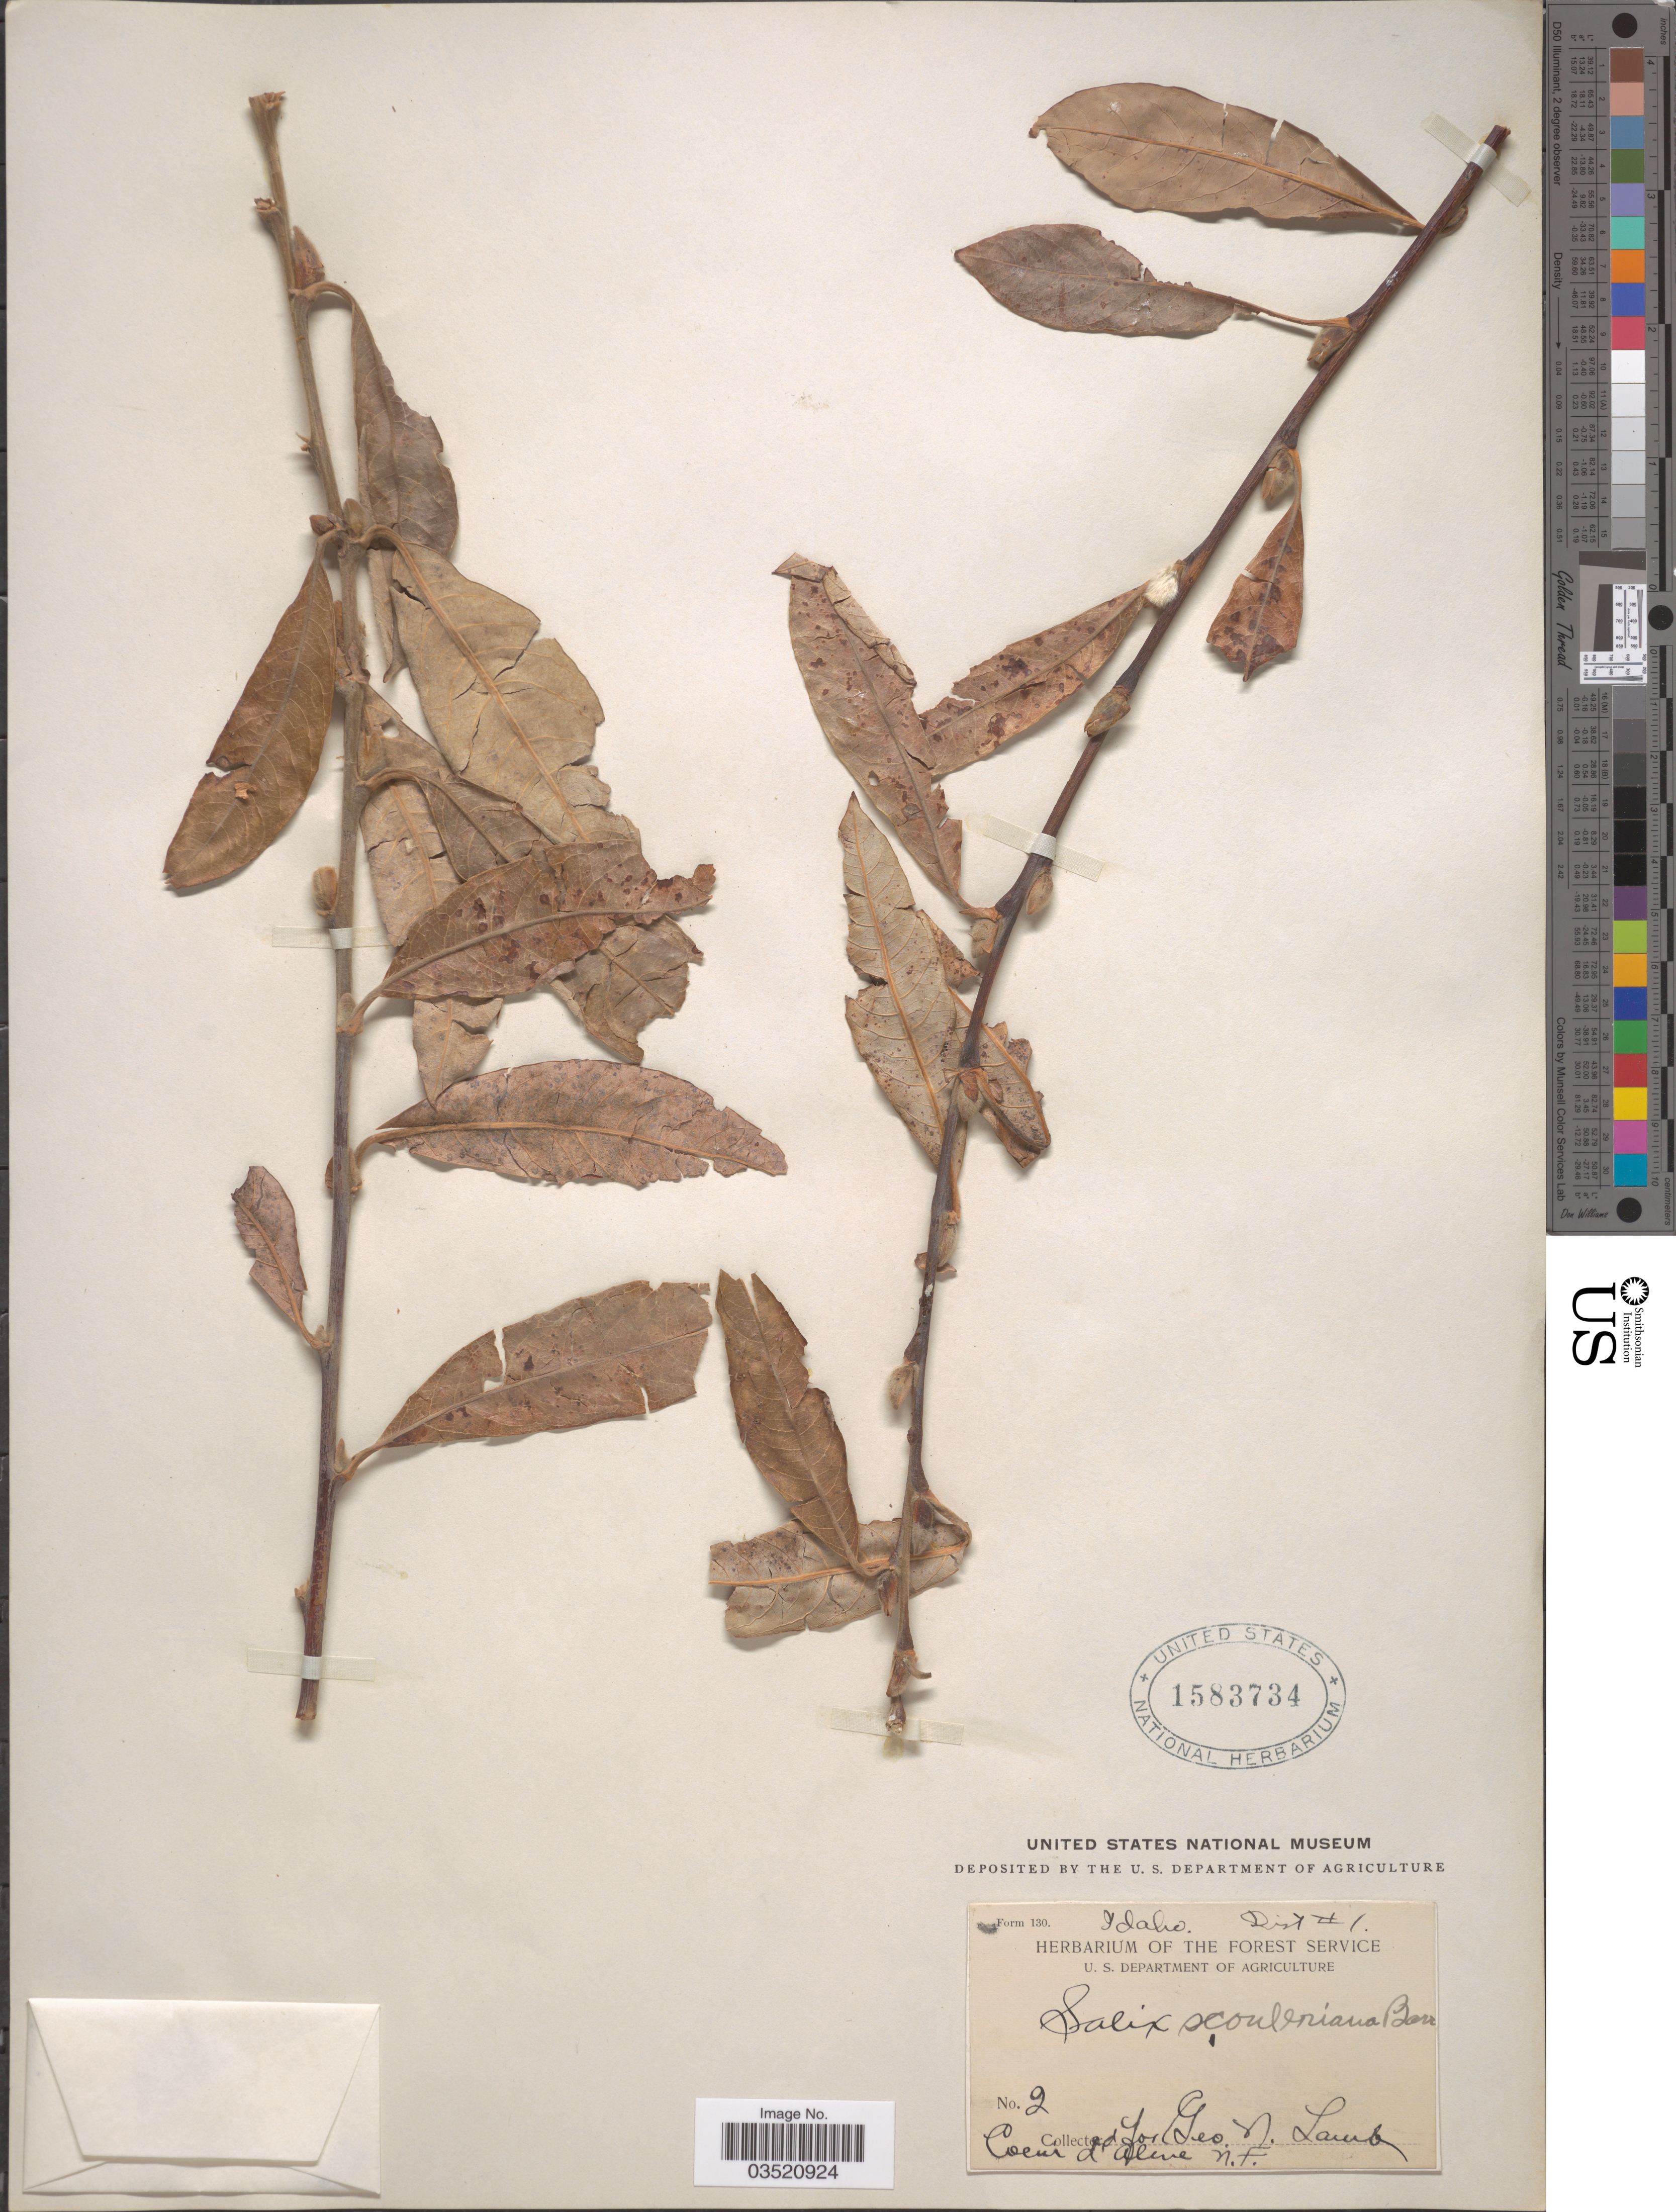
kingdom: Plantae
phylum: Tracheophyta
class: Magnoliopsida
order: Malpighiales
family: Salicaceae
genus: Salix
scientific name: Salix scouleriana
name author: Barratt ex Hook.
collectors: G. N. Lamb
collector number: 2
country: United States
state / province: Idaho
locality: Coeur d'Alene N.F.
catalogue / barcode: US 1583734